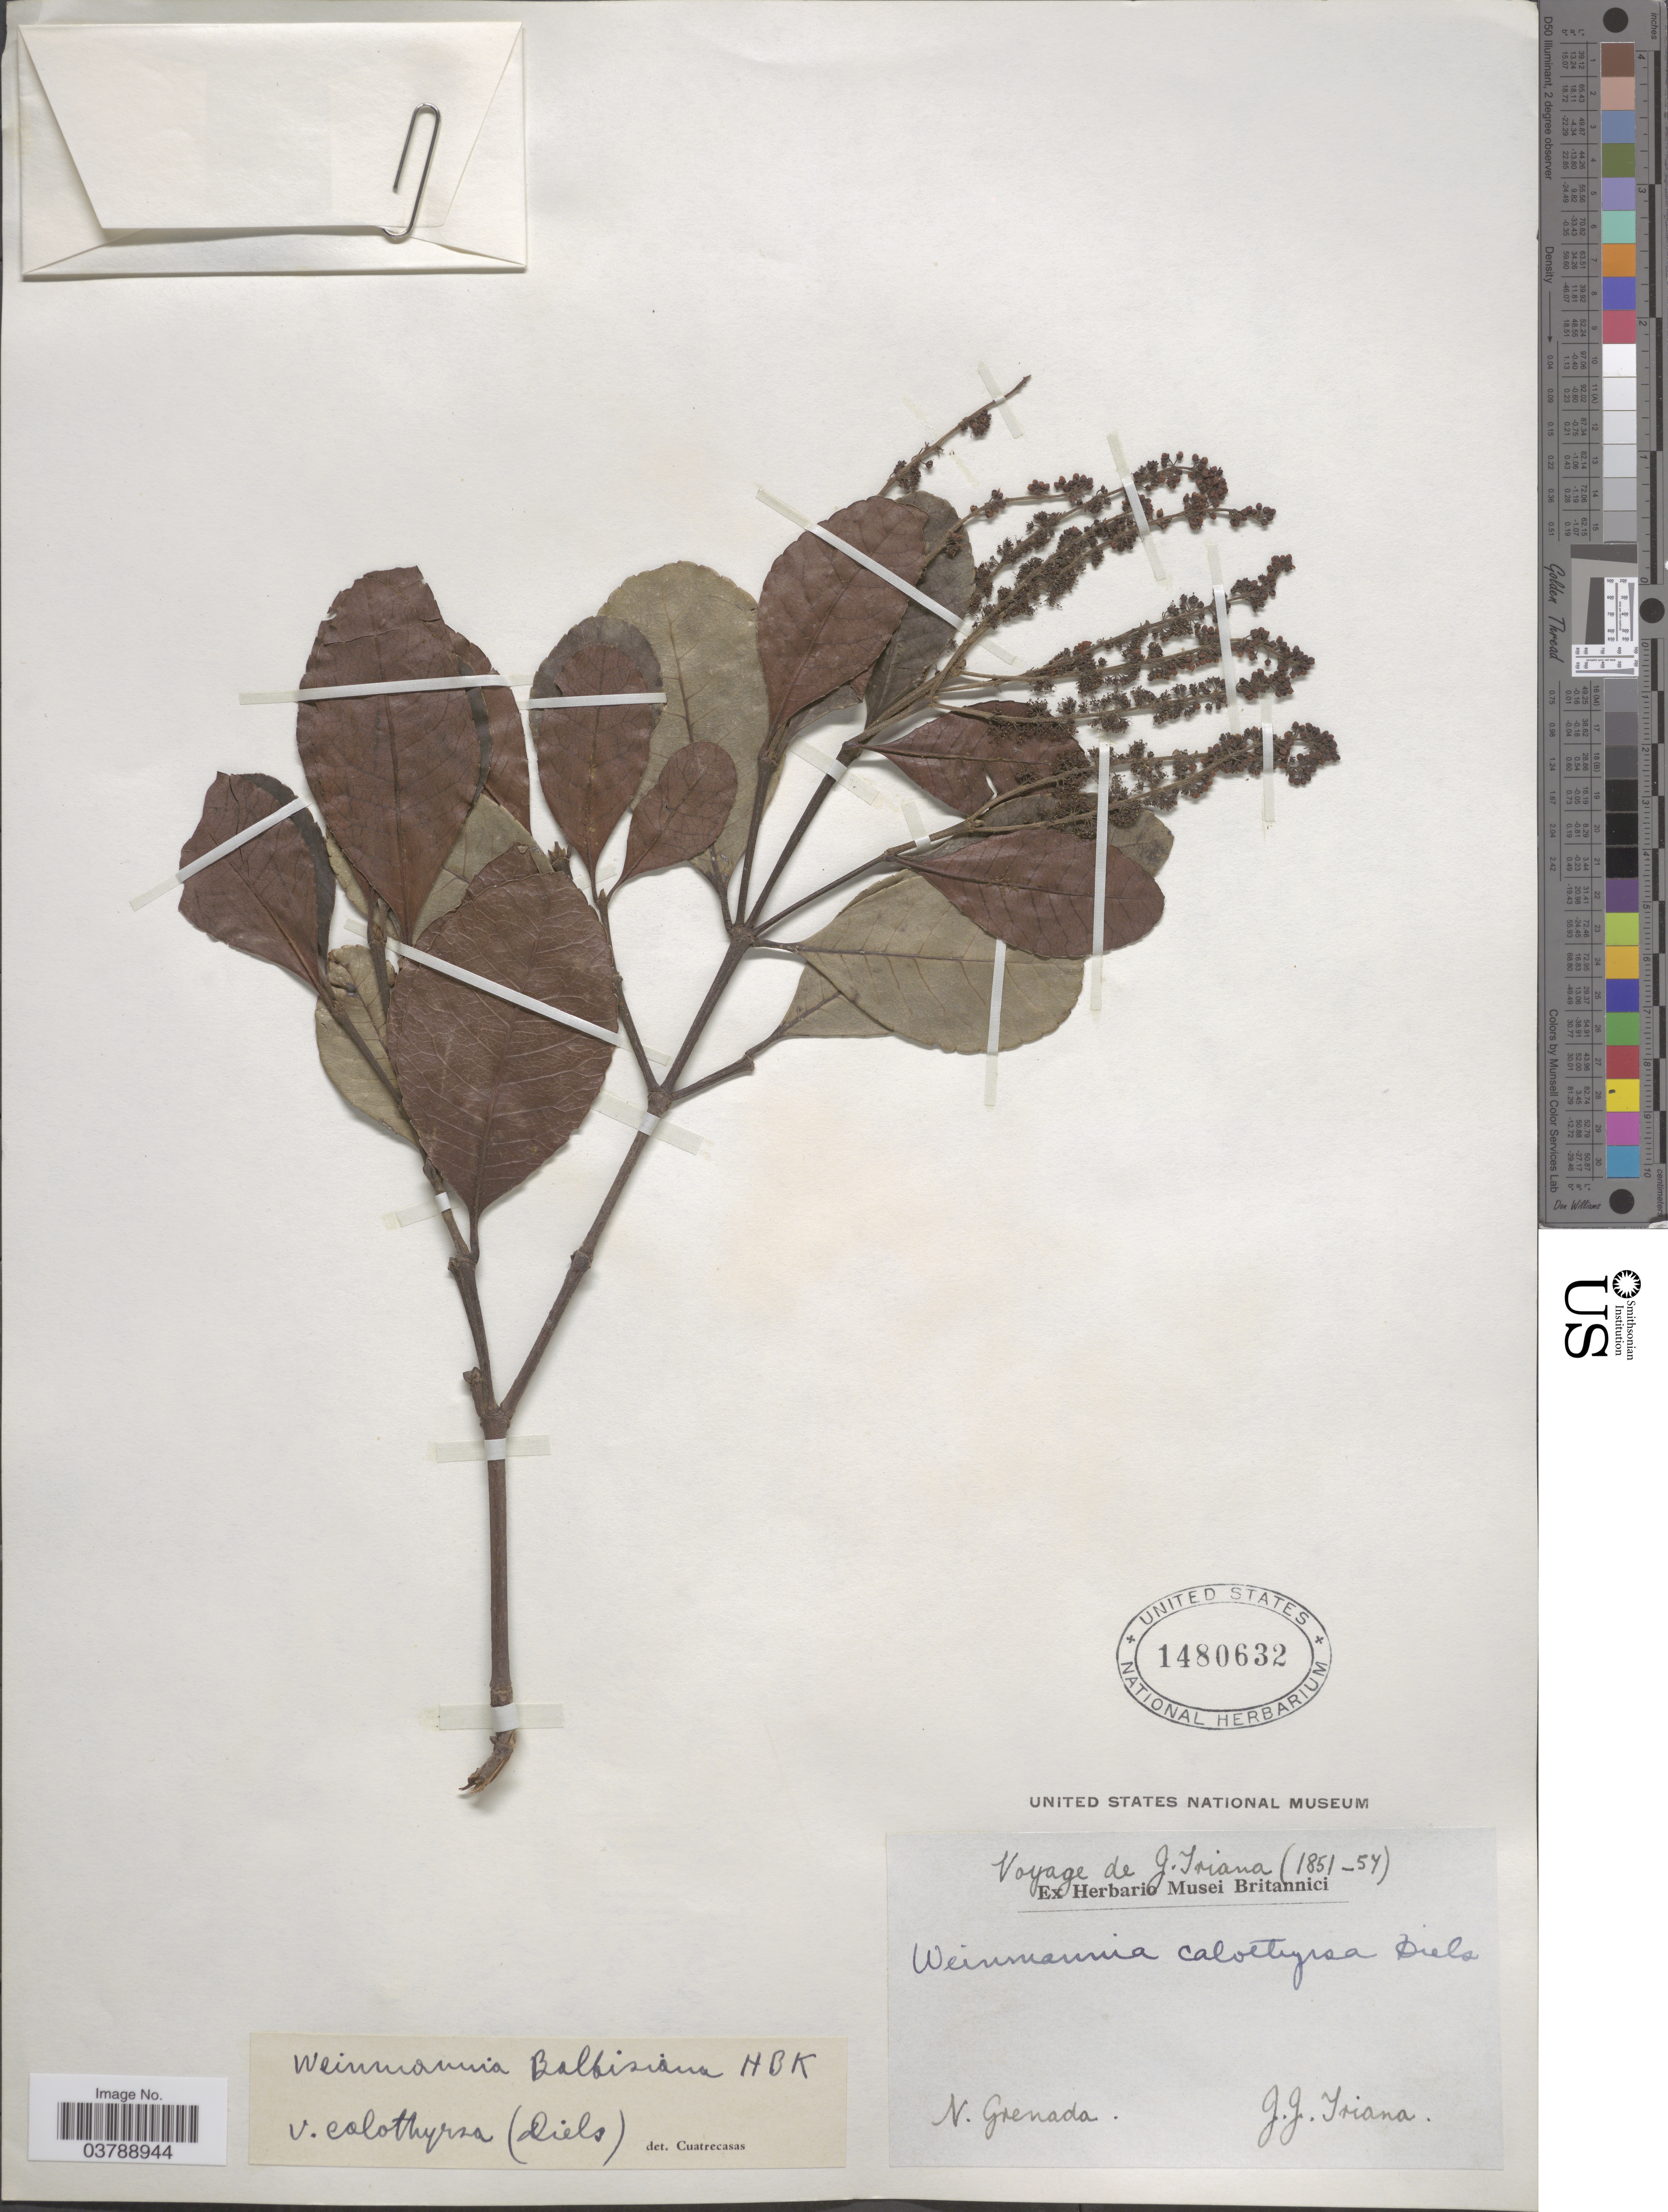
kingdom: Plantae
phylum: Tracheophyta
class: Magnoliopsida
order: Oxalidales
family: Cunoniaceae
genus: Weinmannia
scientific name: Weinmannia calothyrsa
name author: Diels in Urb.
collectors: J. J. Triana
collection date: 1851/1857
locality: N. Grenada.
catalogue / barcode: US 1480632